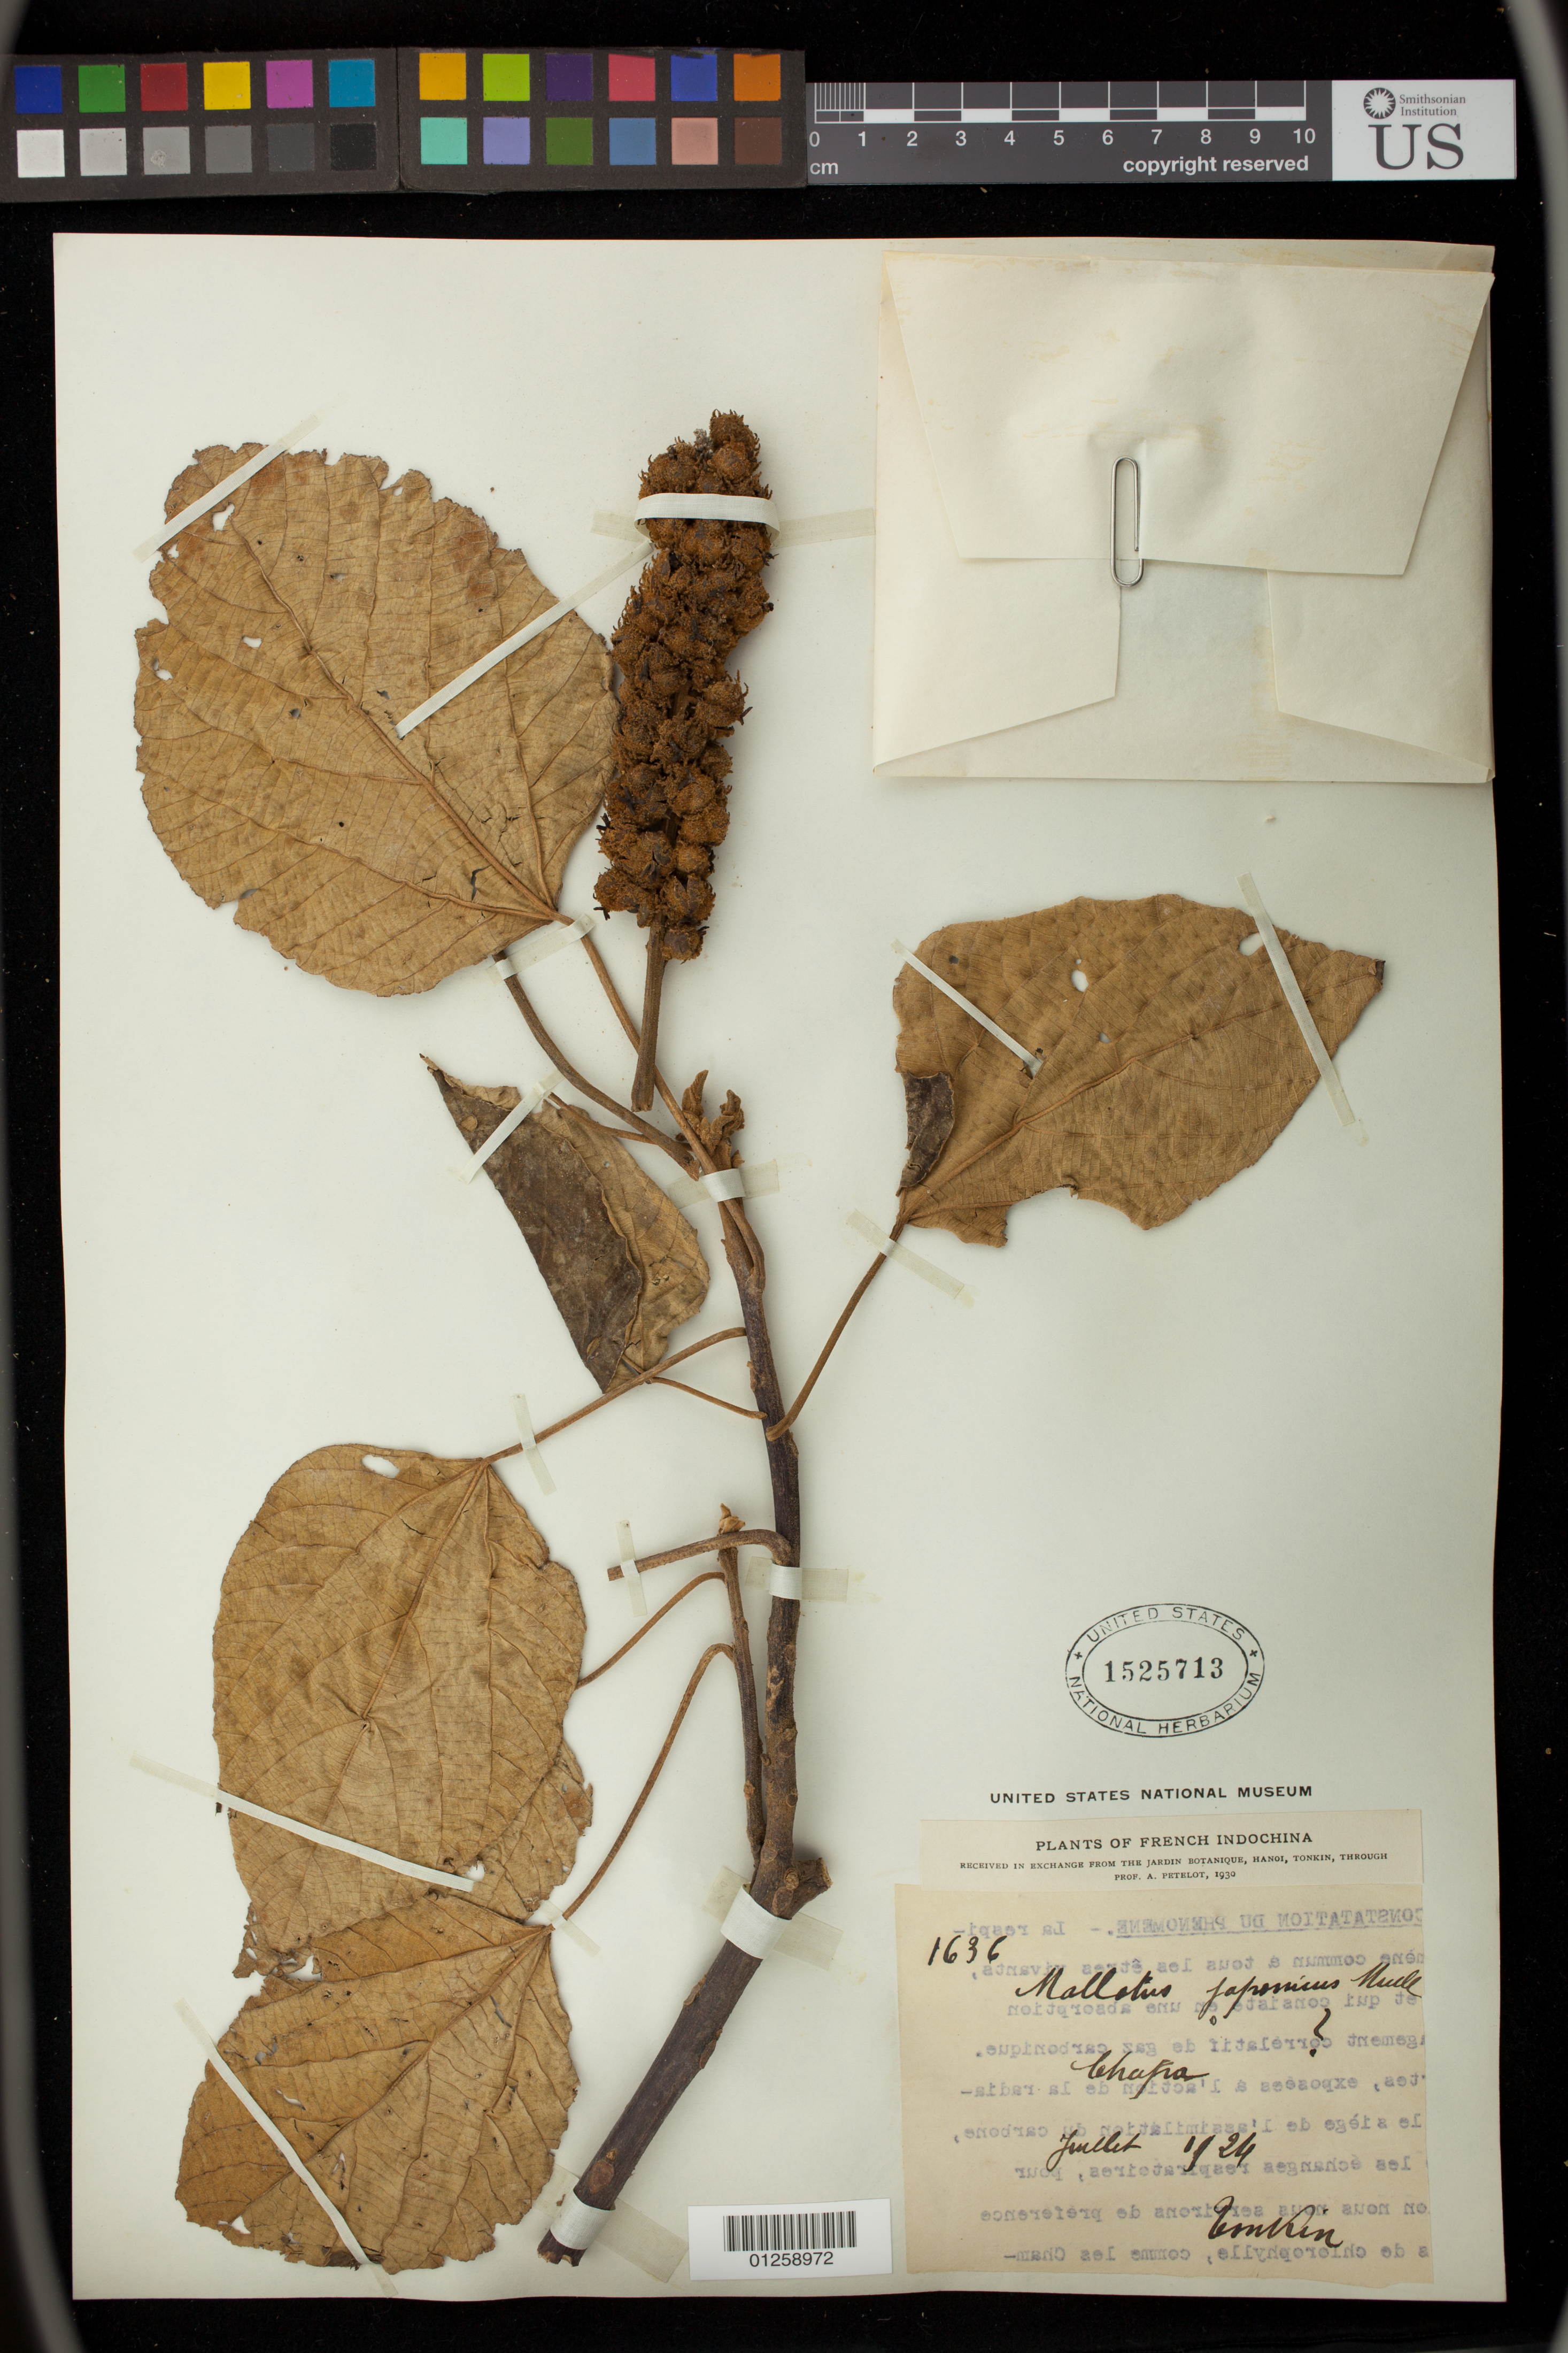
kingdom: Plantae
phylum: Tracheophyta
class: Magnoliopsida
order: Malpighiales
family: Euphorbiaceae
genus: Mallotus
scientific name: Mallotus japonicus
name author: (Spreng.) Müll. Arg.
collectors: A. Petelot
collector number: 1636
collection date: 1930-01-24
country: Vietnam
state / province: Ha Noi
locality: Tonkin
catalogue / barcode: US 1525713